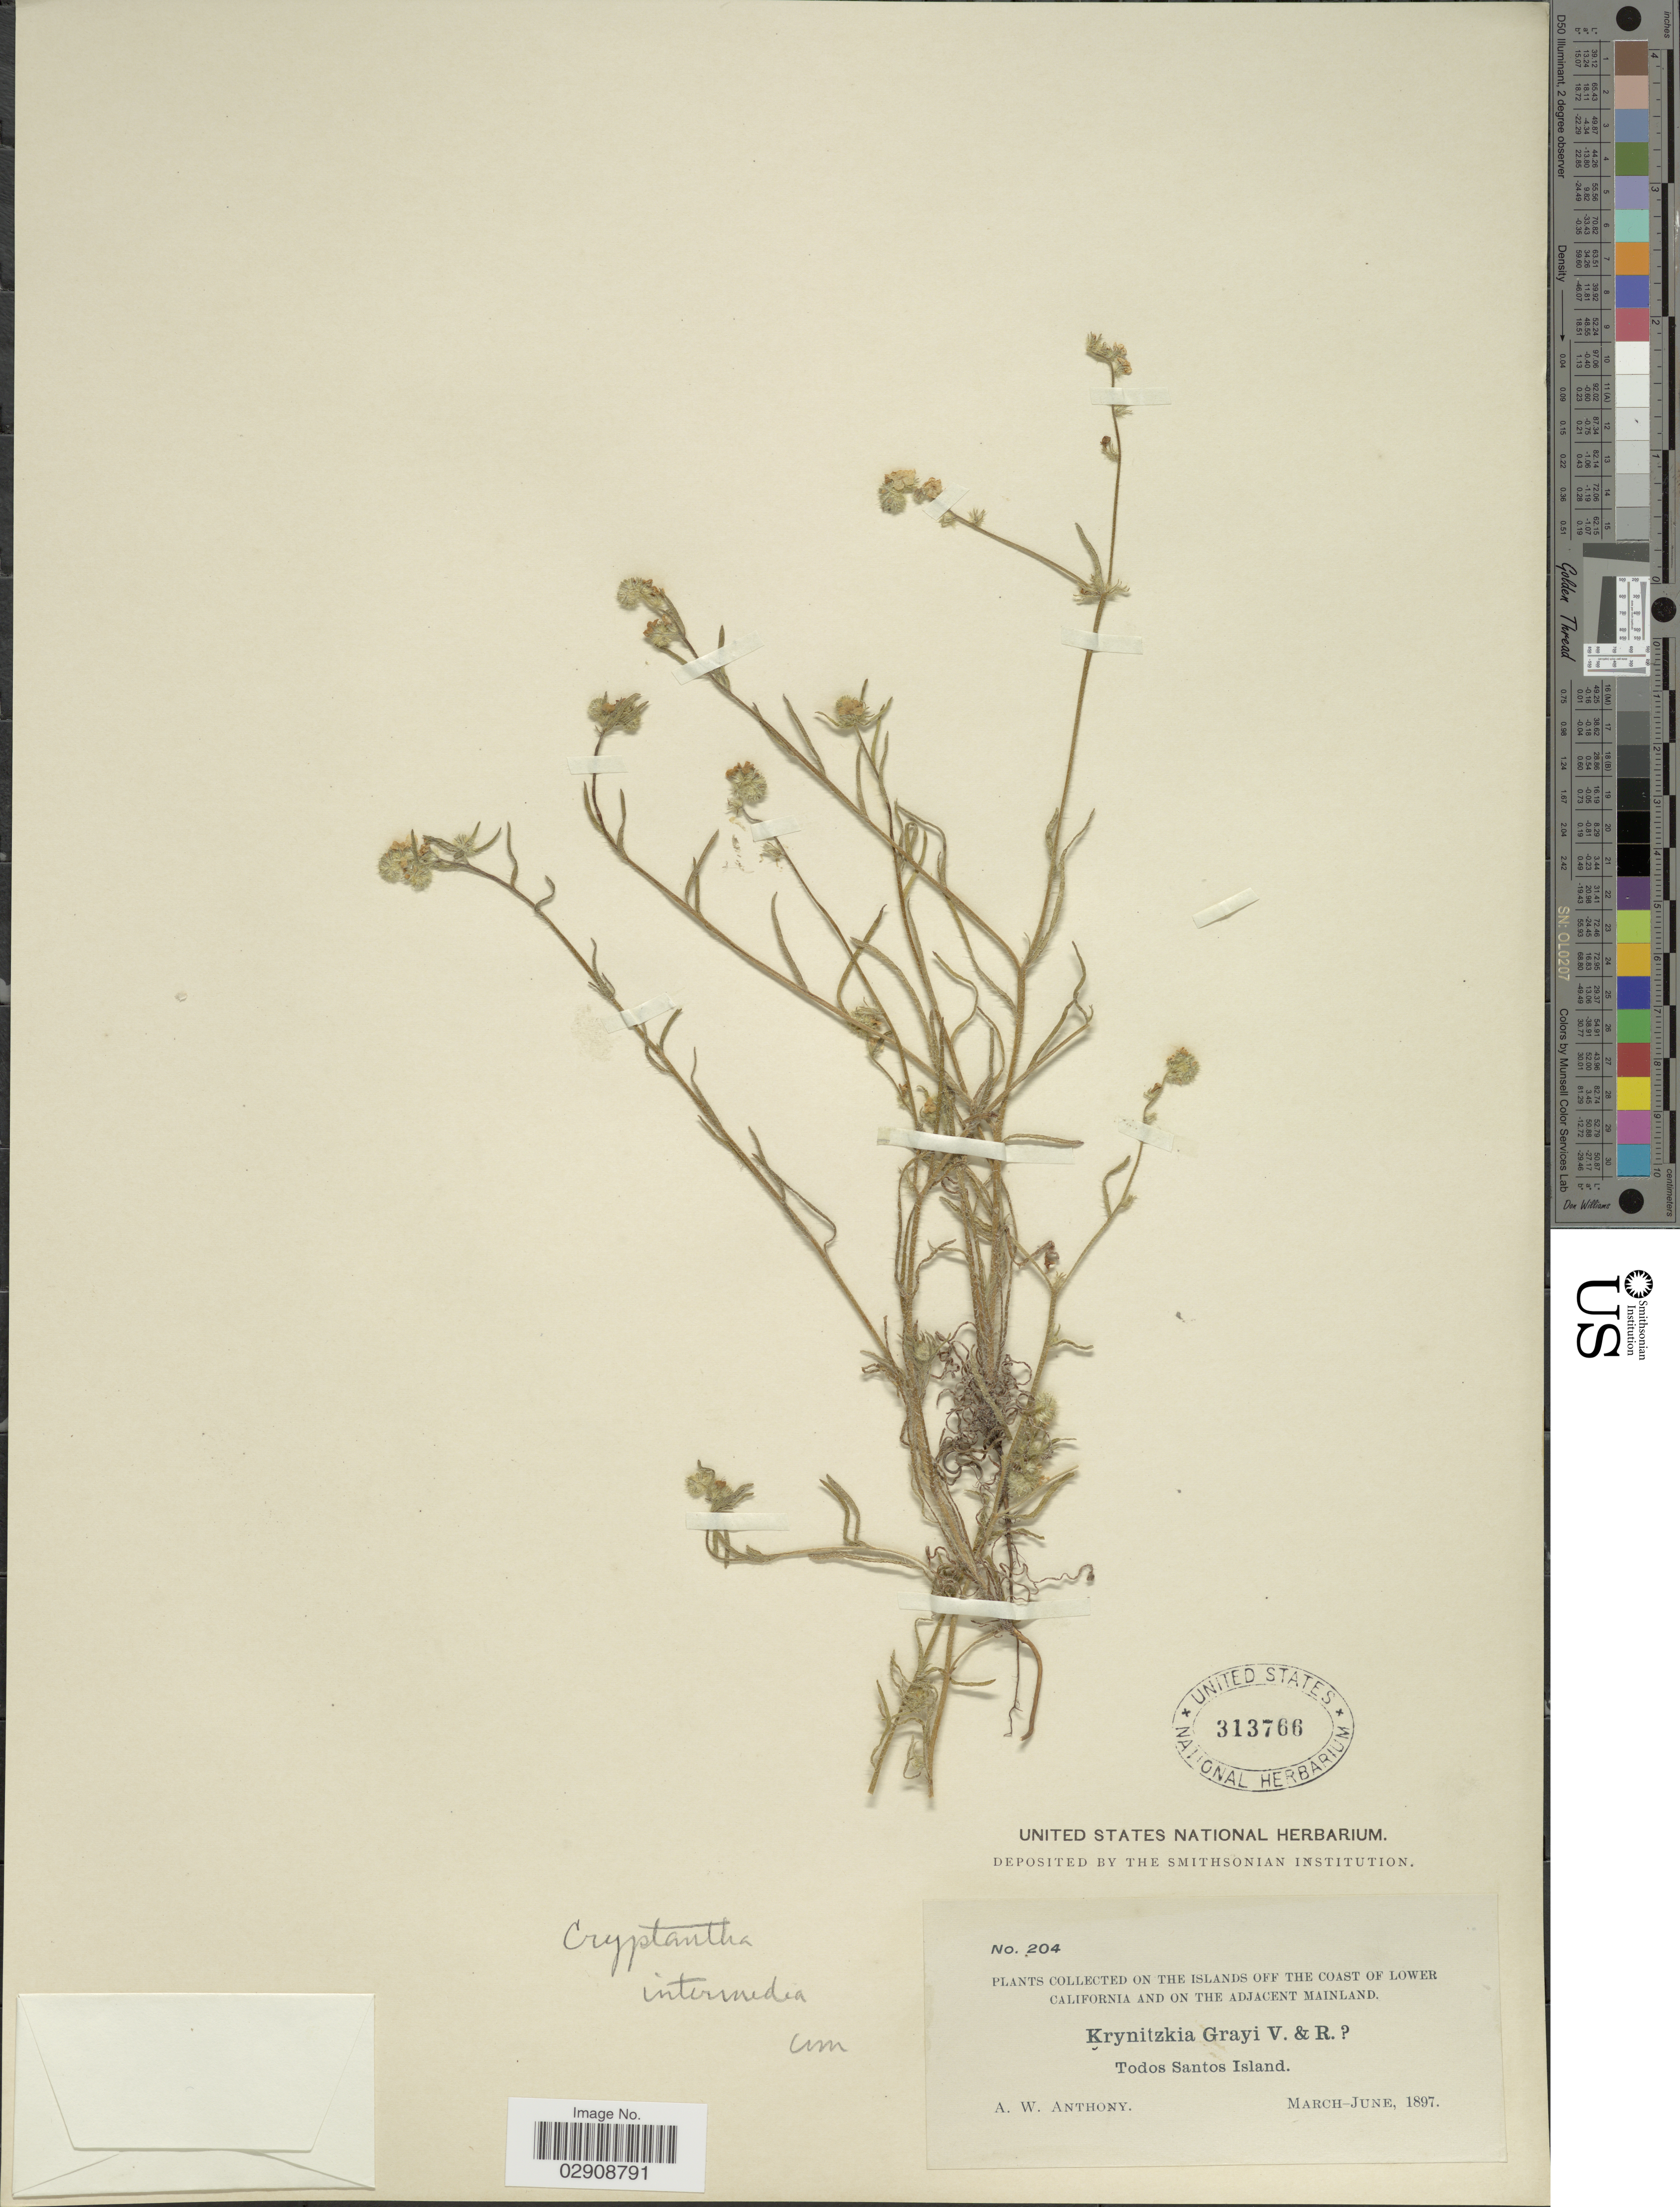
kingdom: Plantae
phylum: Tracheophyta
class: Magnoliopsida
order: Boraginales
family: Boraginaceae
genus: Cryptantha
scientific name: Cryptantha intermedia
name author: (A. Gray) Greene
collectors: A. W. Anthony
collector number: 204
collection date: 1897-03/1897-06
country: Mexico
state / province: Baja California Norte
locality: Collected on the islands off the coast of Lower California and on the adjacent Mainland. Todos Santos Island.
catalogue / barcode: US 313766